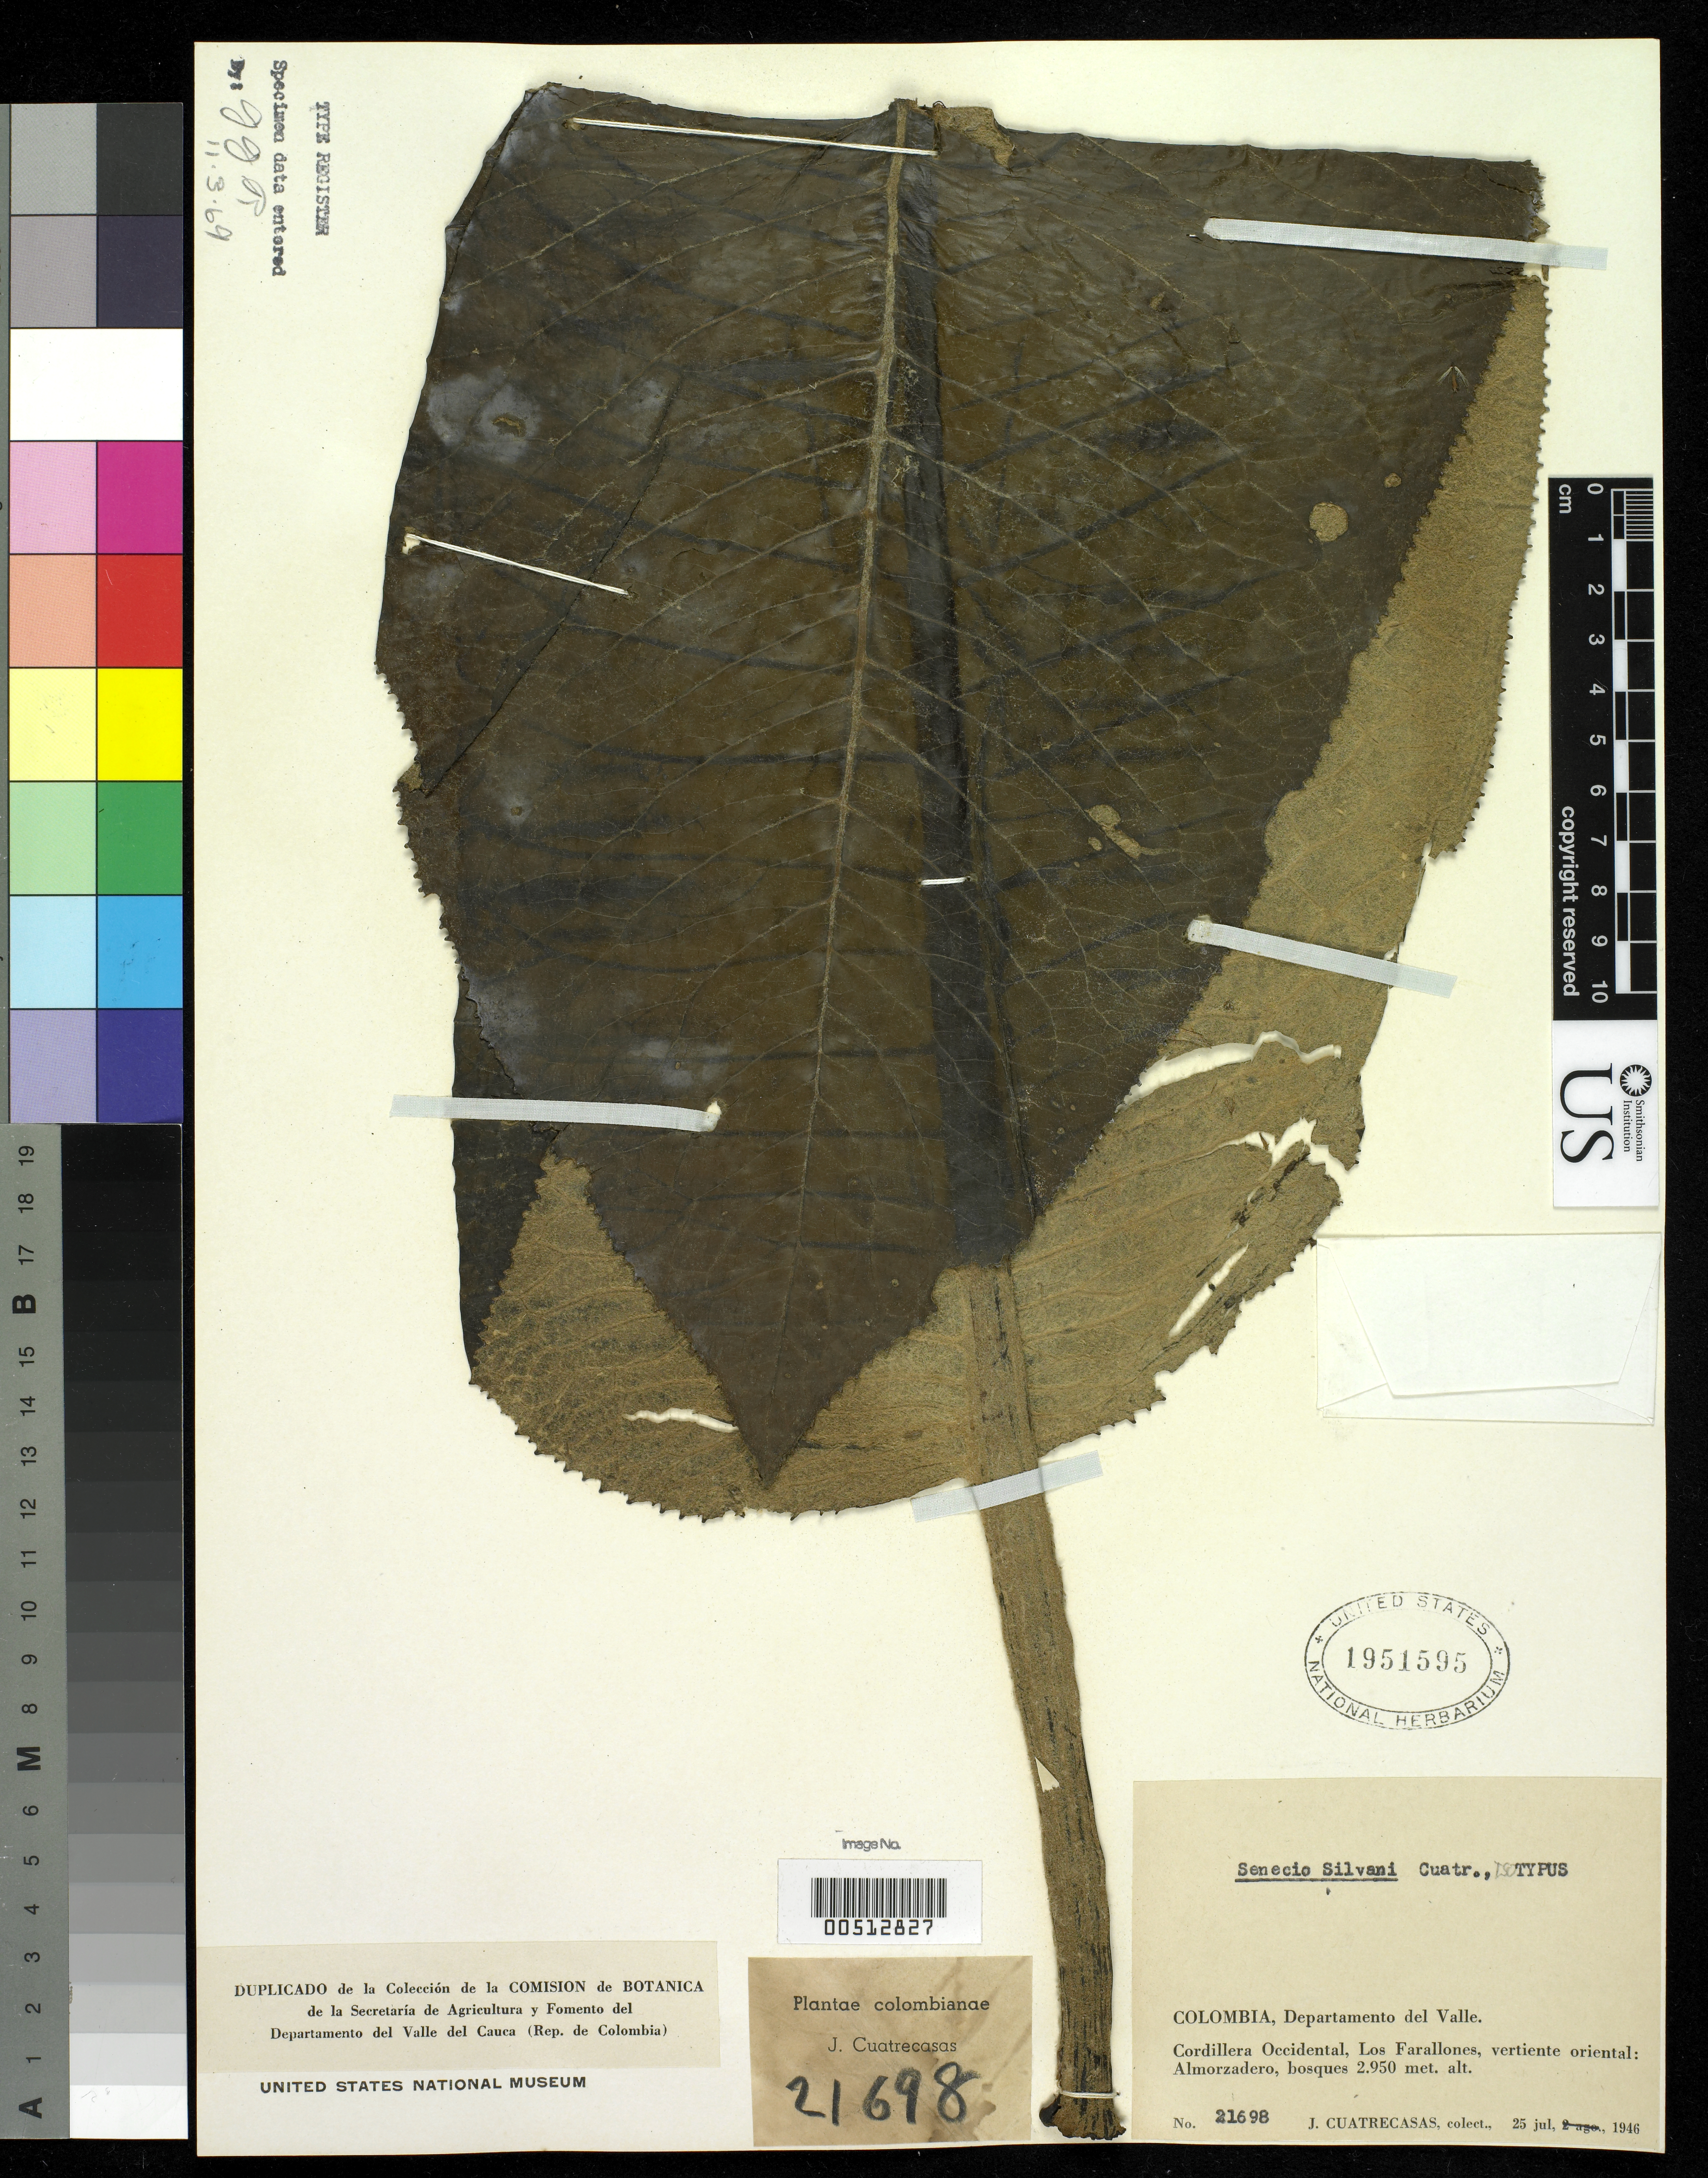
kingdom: Plantae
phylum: Tracheophyta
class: Magnoliopsida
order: Asterales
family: Asteraceae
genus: Senecio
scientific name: Senecio silvanii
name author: Cuatrec.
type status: Isotype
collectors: J. Cuatrecasas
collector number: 21698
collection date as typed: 25 Jul 1946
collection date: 1946-07-25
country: Colombia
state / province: Valle del Cauca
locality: Cordillera Occidental, vertiente oriental de los Farallones: Almorzadero.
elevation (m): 2950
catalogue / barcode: US 1951595